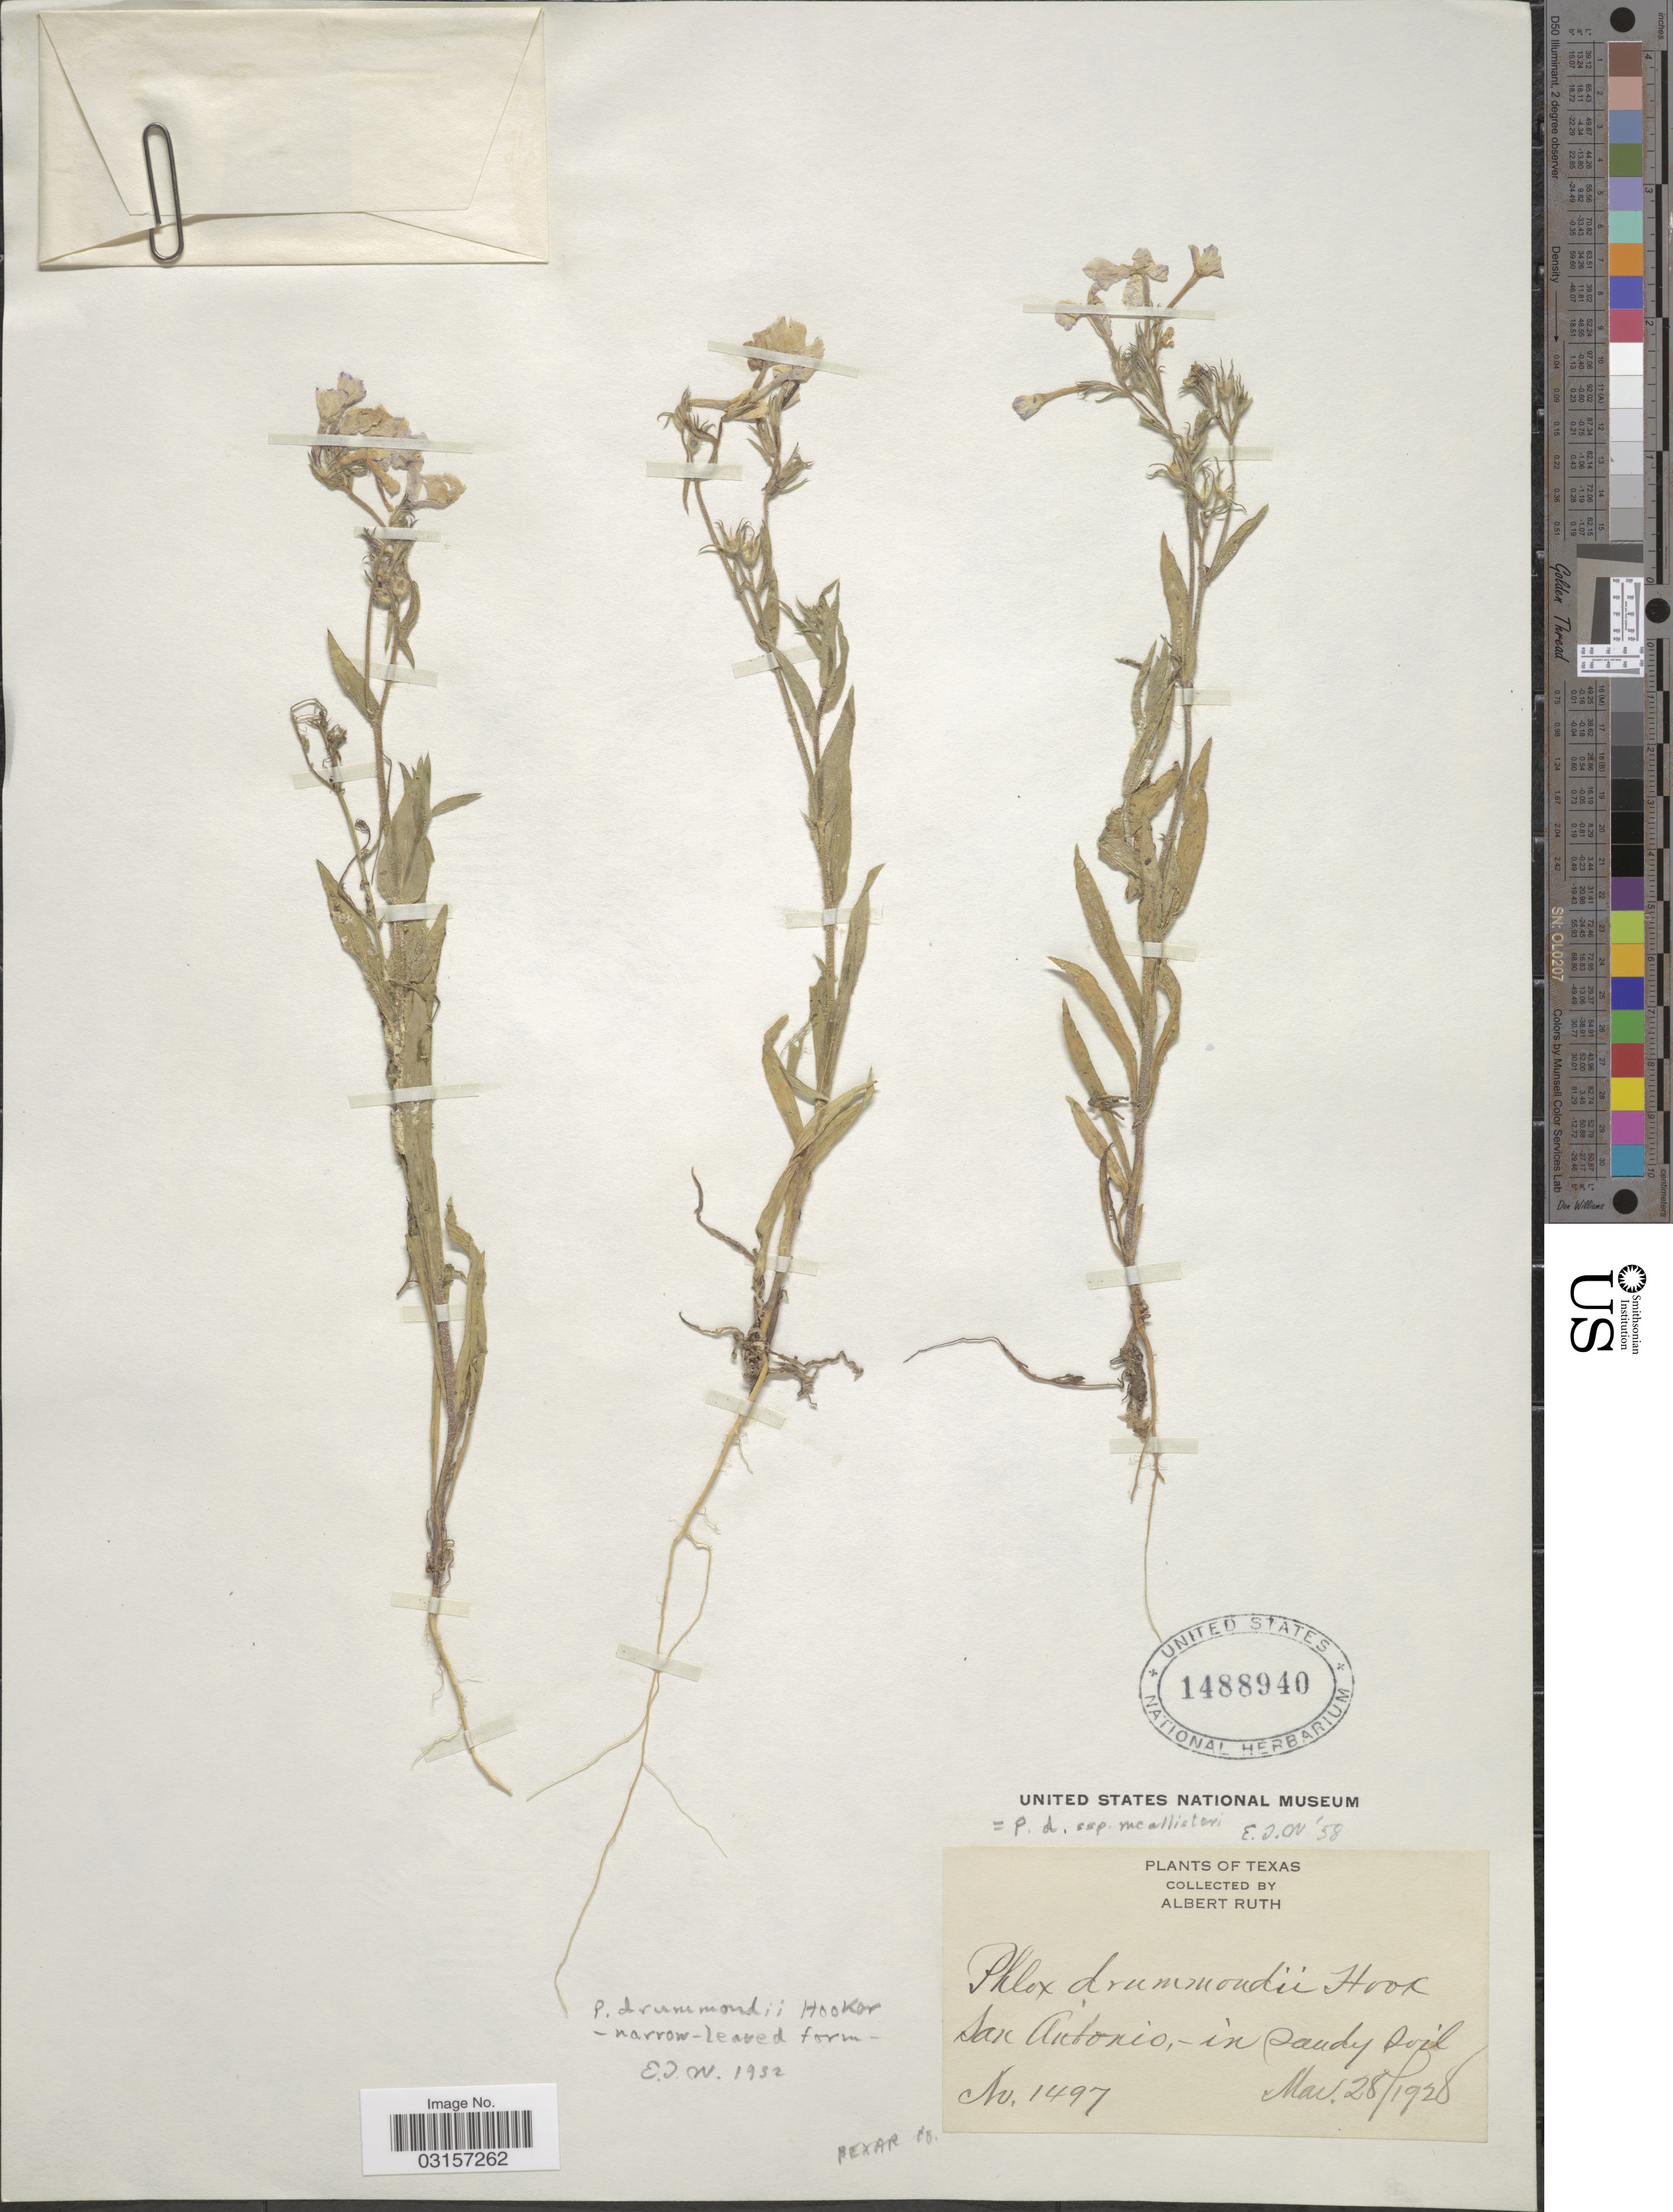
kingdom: Plantae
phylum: Tracheophyta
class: Magnoliopsida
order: Ericales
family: Polemoniaceae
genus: Phlox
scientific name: Phlox drummondii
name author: Hook.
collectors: A. Ruth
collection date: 1928-03-28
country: United States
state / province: Texas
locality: Bexar Co., San Antonio, in sandy soil.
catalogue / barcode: US 1488940